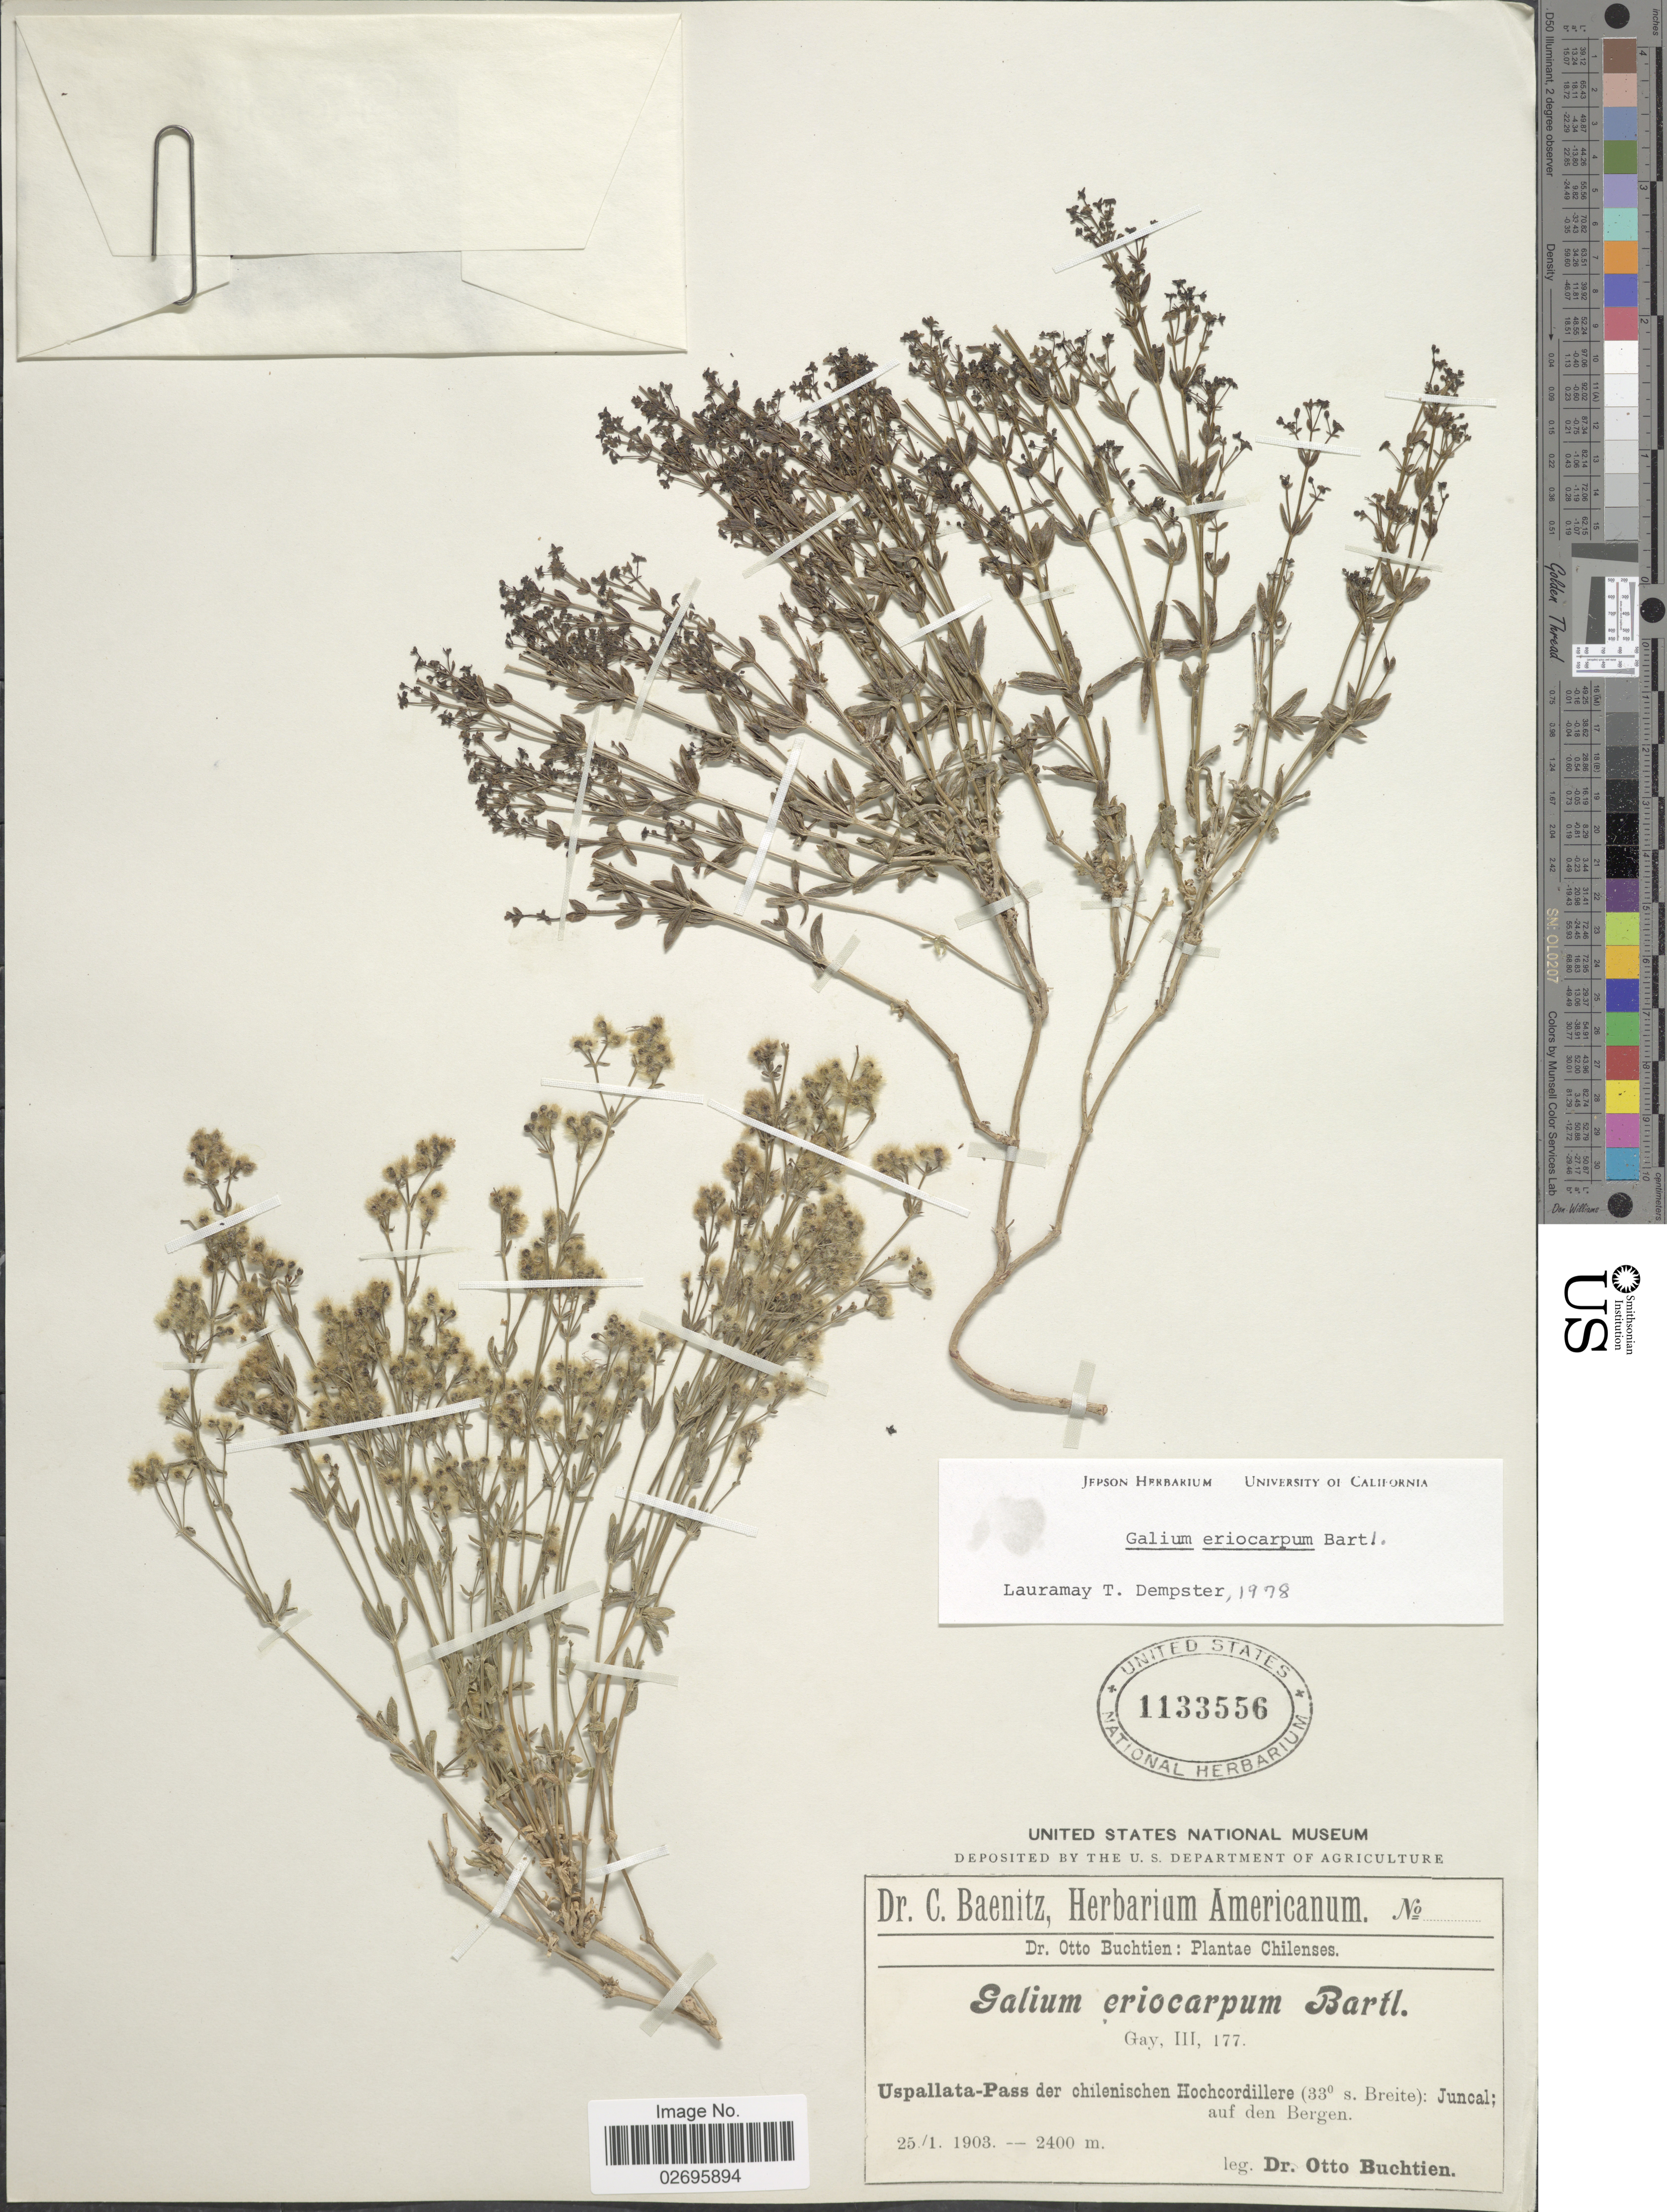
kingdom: Plantae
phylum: Tracheophyta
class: Magnoliopsida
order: Gentianales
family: Rubiaceae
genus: Galium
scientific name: Galium eriocarpum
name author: Bartl. ex DC.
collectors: O. Buchtien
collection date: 1903-01-25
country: Chile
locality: Uspallata-Pass der chilenischen Hochcordillere (33° s. Breite): Juncal; auf den Bergen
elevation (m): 2400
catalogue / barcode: US 1133556